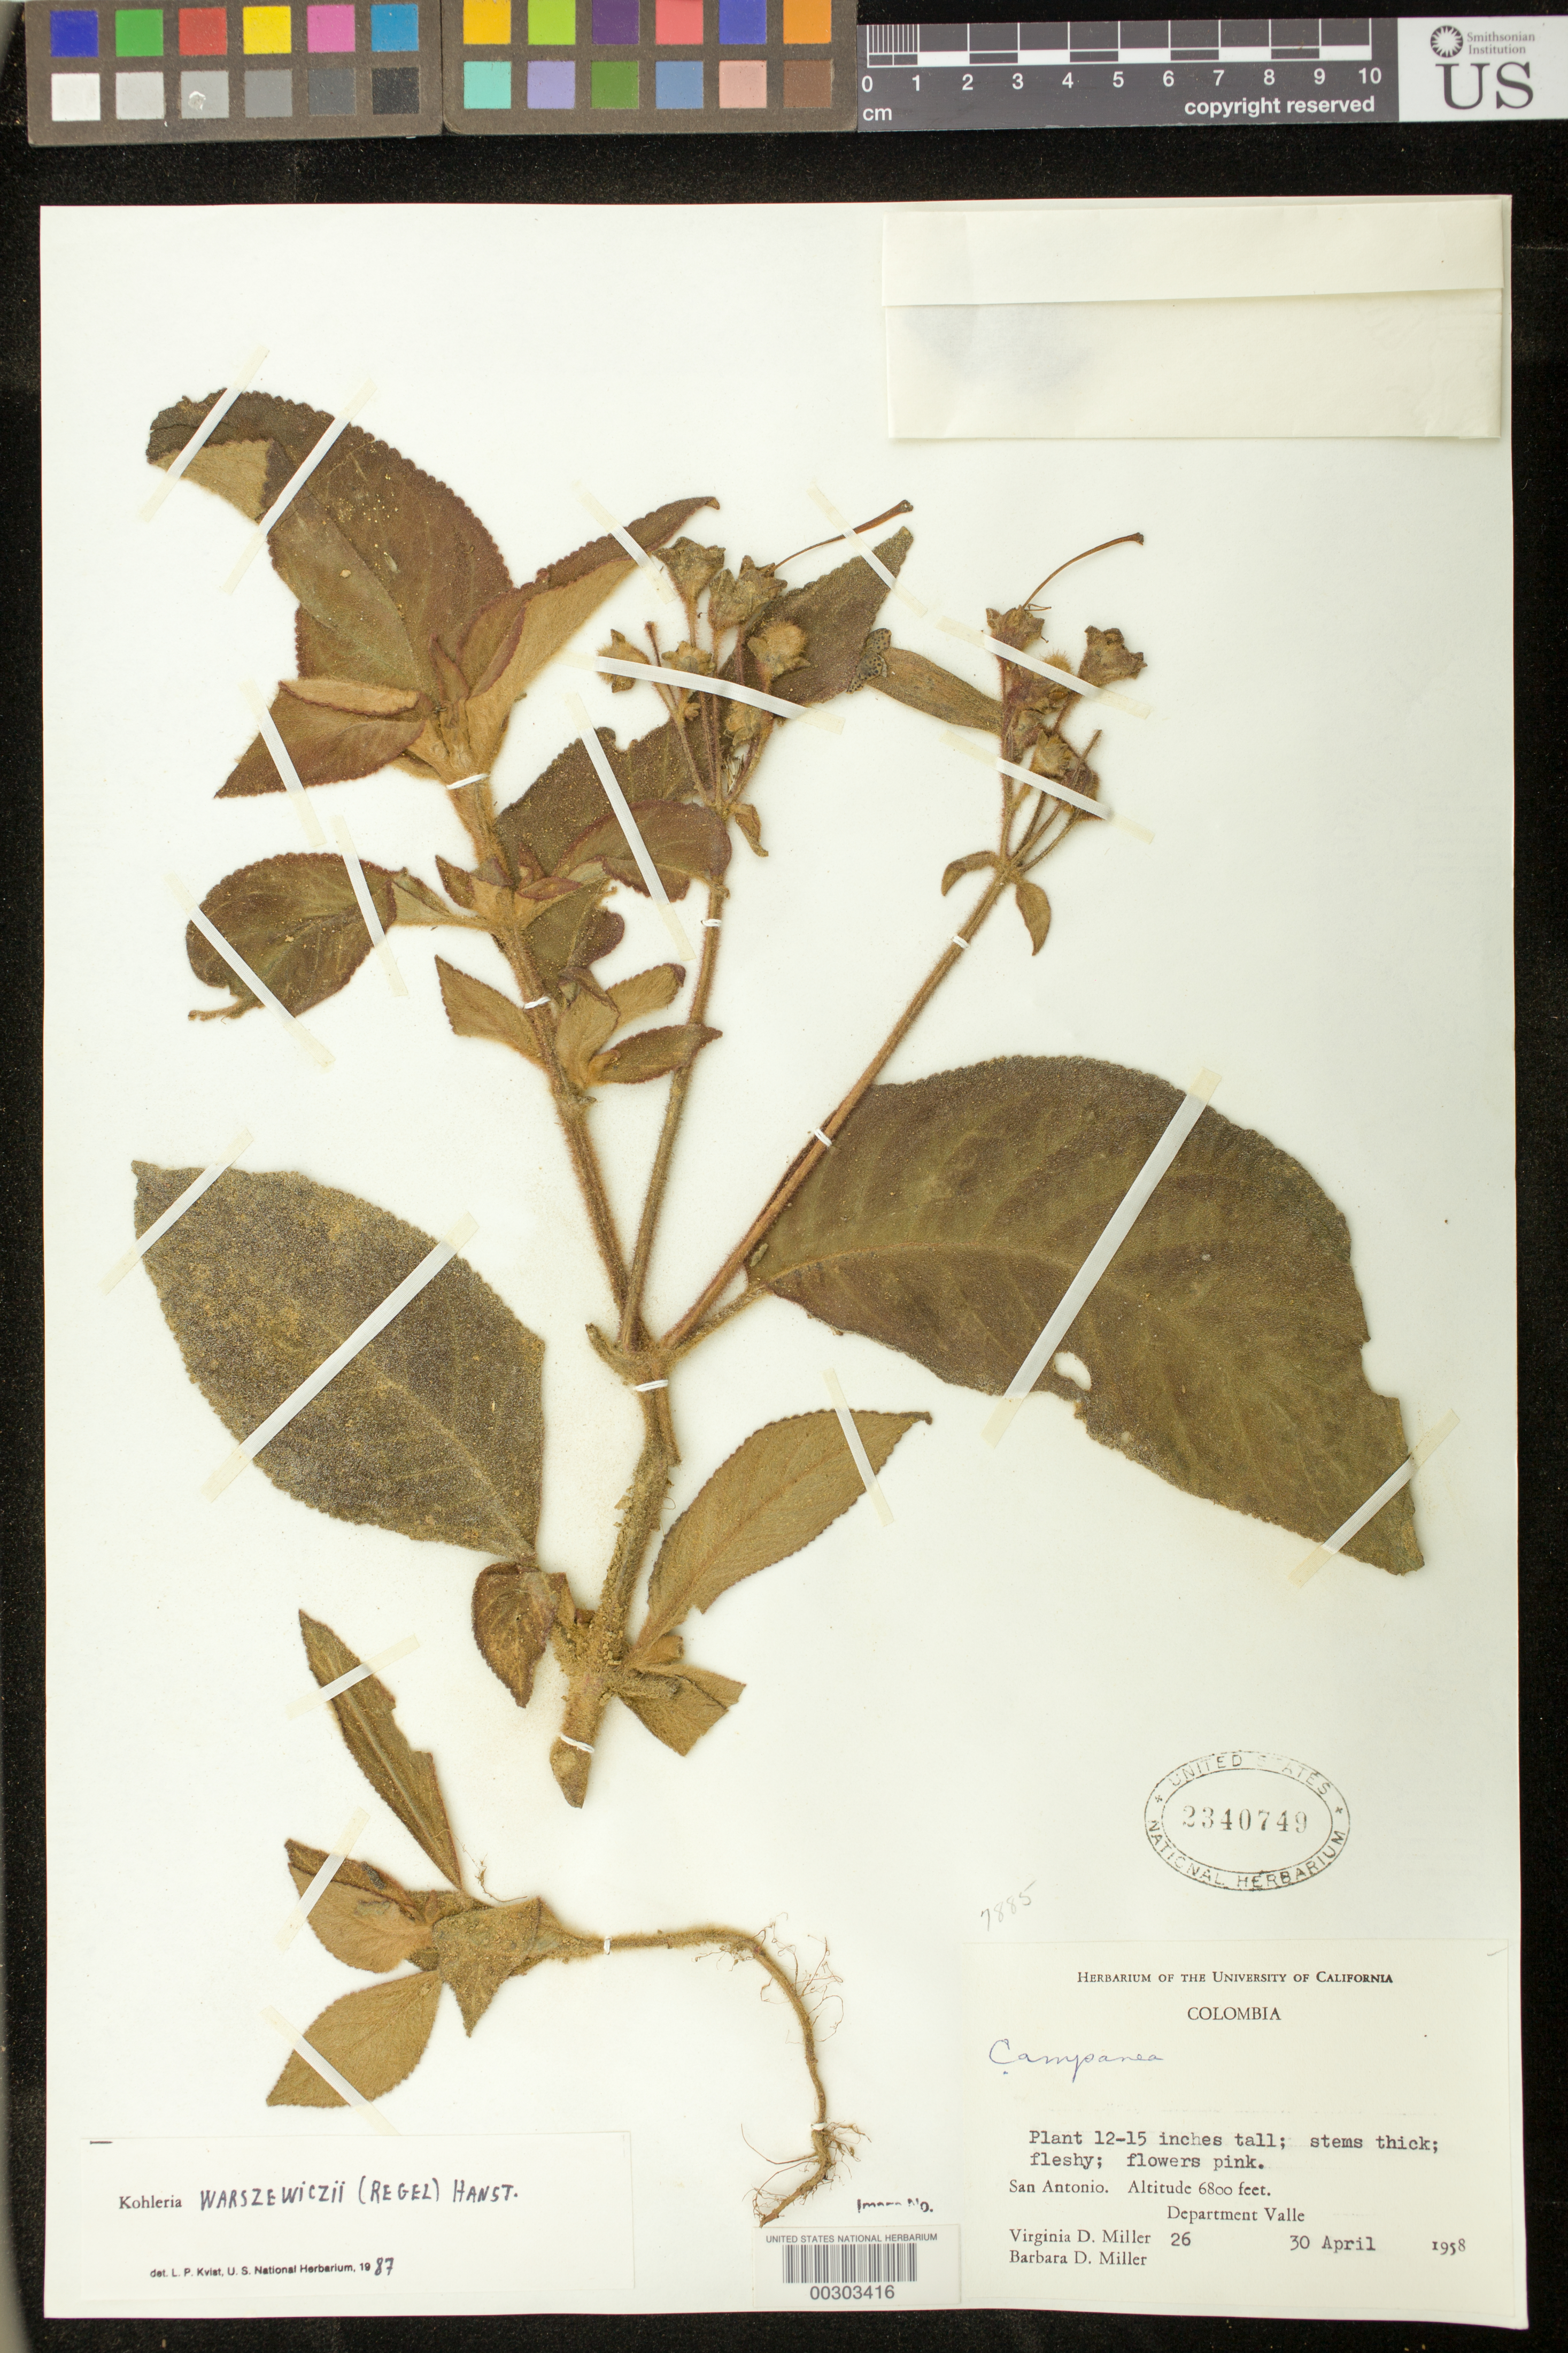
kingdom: Plantae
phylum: Tracheophyta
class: Magnoliopsida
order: Lamiales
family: Gesneriaceae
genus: Kohleria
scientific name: Kohleria warszewiczii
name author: (Regel) Hanst.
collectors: V. D. Miller & B. D. Miller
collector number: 26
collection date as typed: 30 Apr 1958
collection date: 1958-04-30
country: Colombia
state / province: Valle del Cauca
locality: San Antonio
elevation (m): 2073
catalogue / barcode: US 2340749